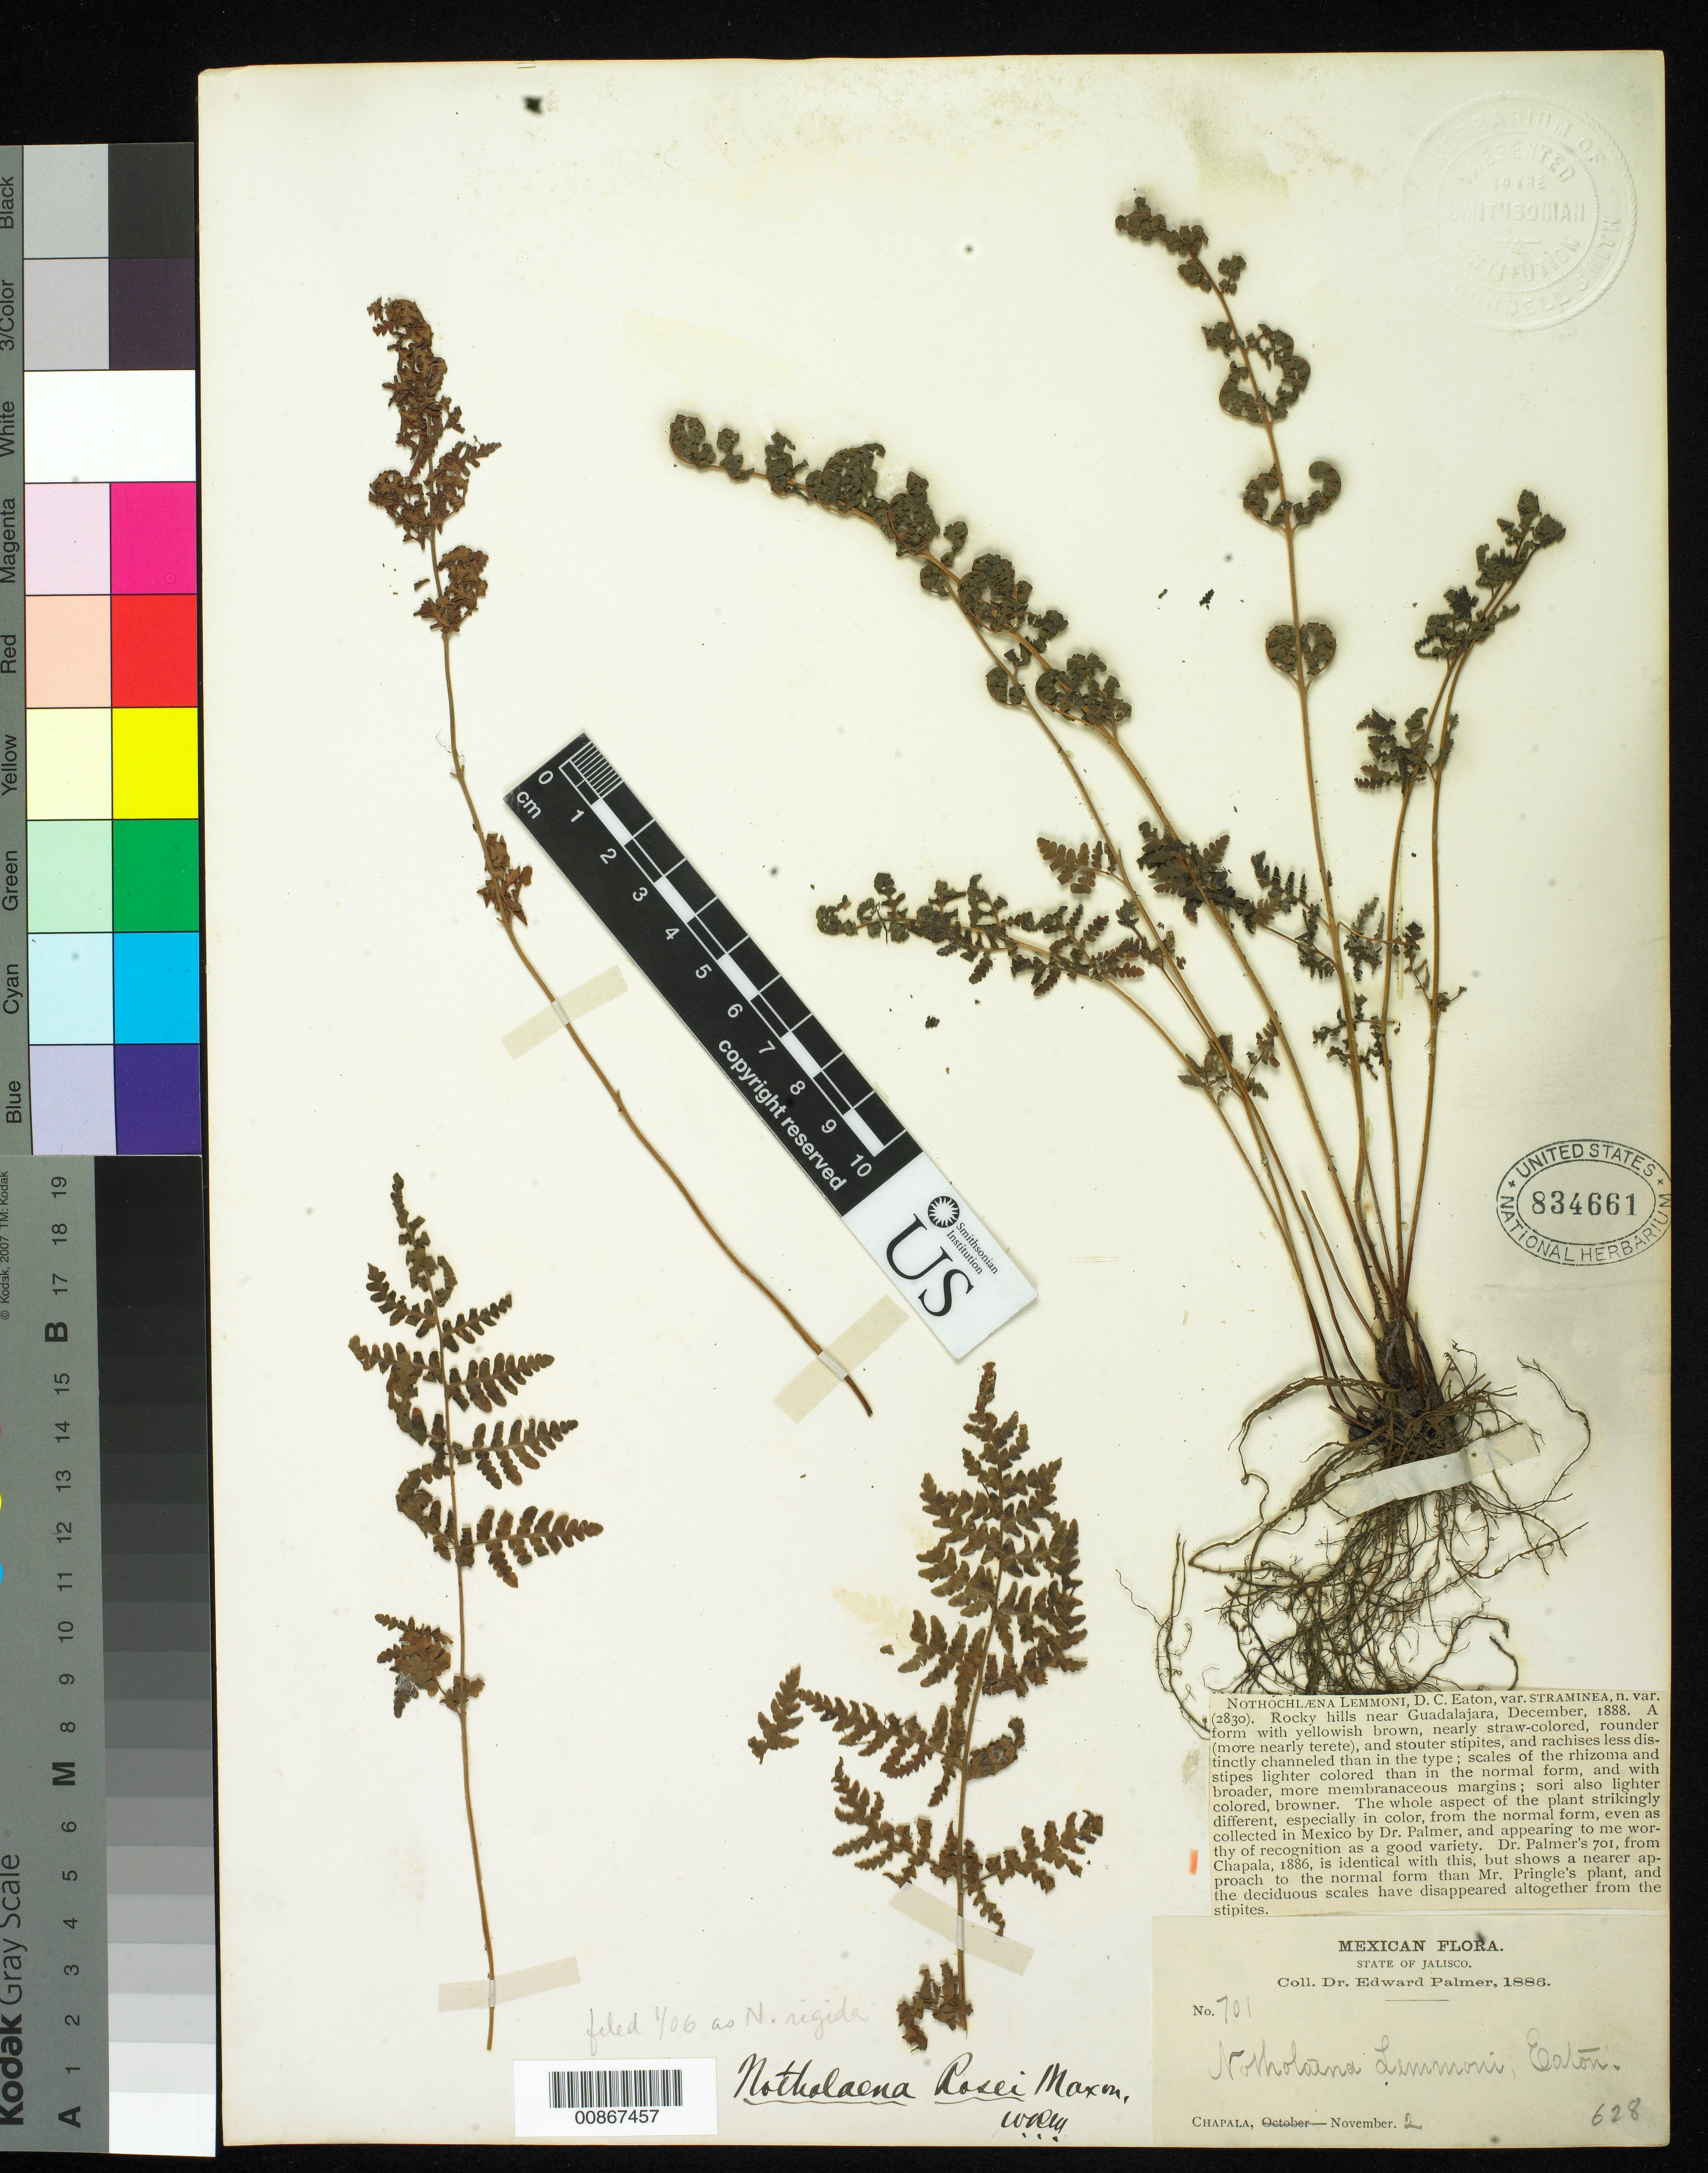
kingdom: Plantae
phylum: Tracheophyta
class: Polypodiopsida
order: Polypodiales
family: Pteridaceae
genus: Notholaena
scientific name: Notholaena rigida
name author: Davenp.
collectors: E. Palmer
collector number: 701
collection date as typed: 02 Nov 1886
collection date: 1886-11-02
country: Mexico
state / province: Jalisco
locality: Chapala, Jalisco.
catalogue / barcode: US 834661